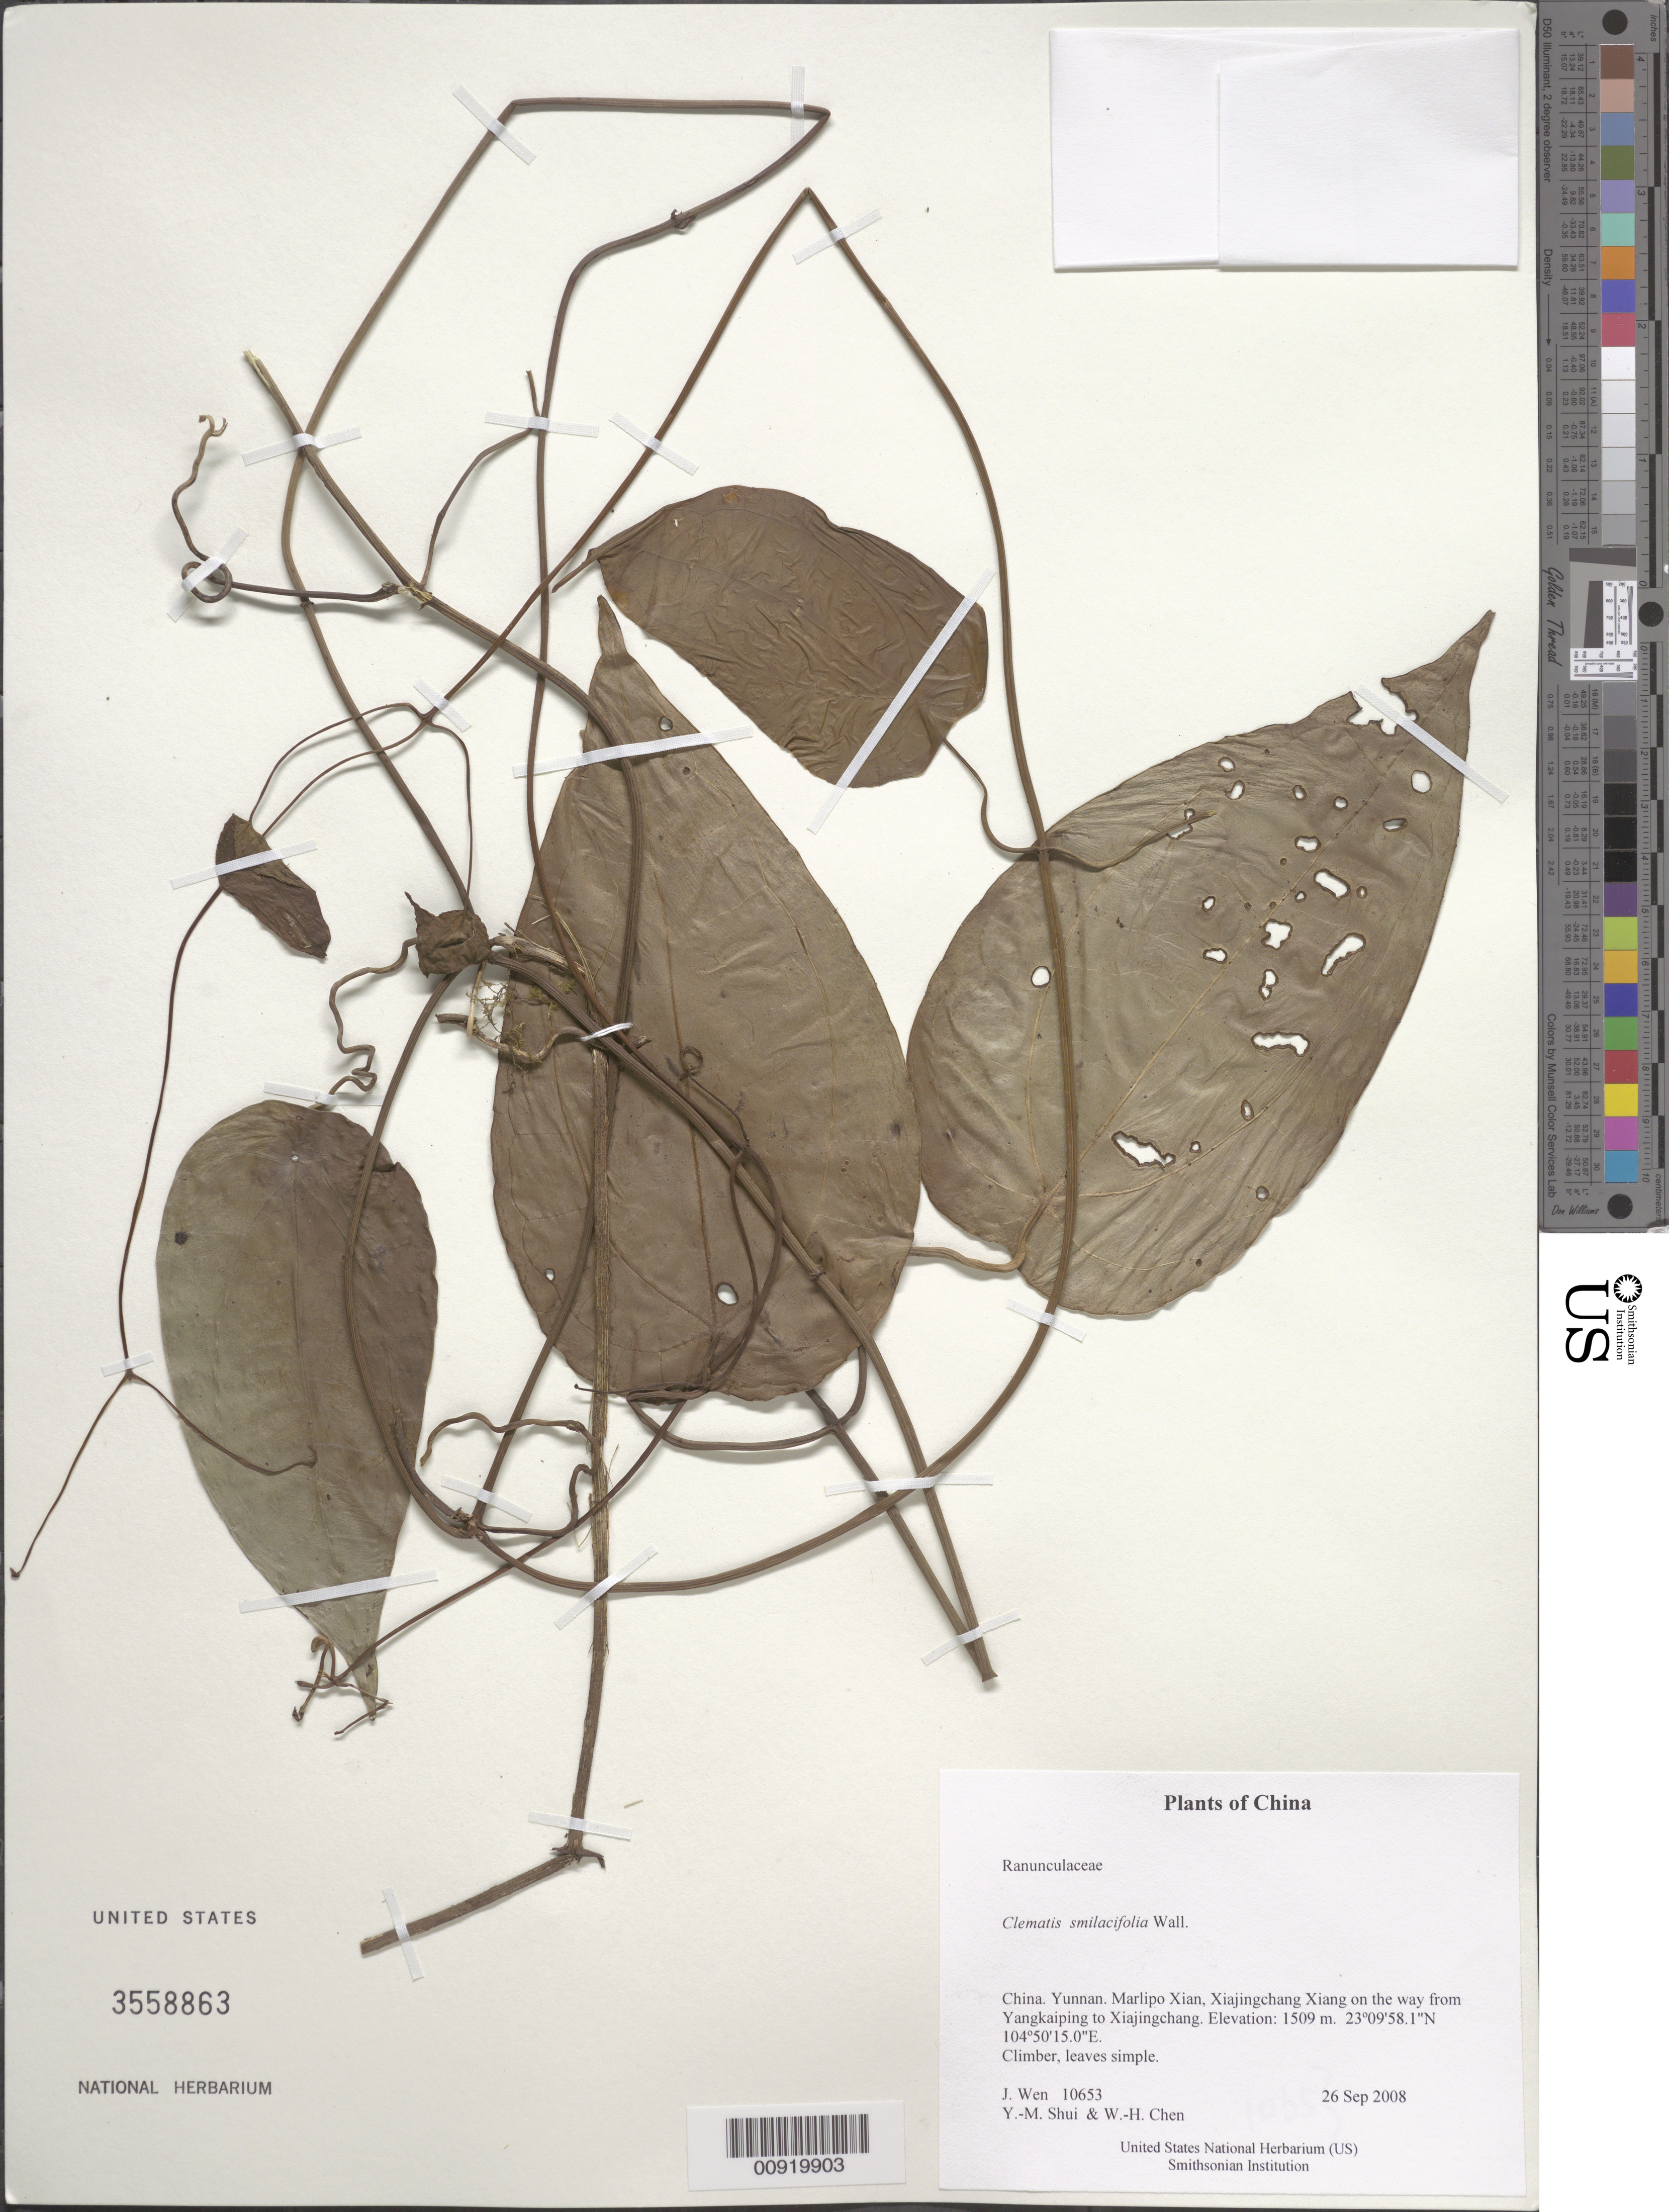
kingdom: Plantae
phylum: Tracheophyta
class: Magnoliopsida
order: Ranunculales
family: Ranunculaceae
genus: Clematis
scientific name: Clematis smilacifolia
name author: Wall.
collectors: J. Wen, Y. Shui & W. Chen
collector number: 10653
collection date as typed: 26 Sep 2008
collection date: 2008-09-26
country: China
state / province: Yunnan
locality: Marlipo Xian, Xiajingchang Xiang on the way from Yangkaiping to Xiajingchang.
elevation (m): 1509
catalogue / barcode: US 3558863